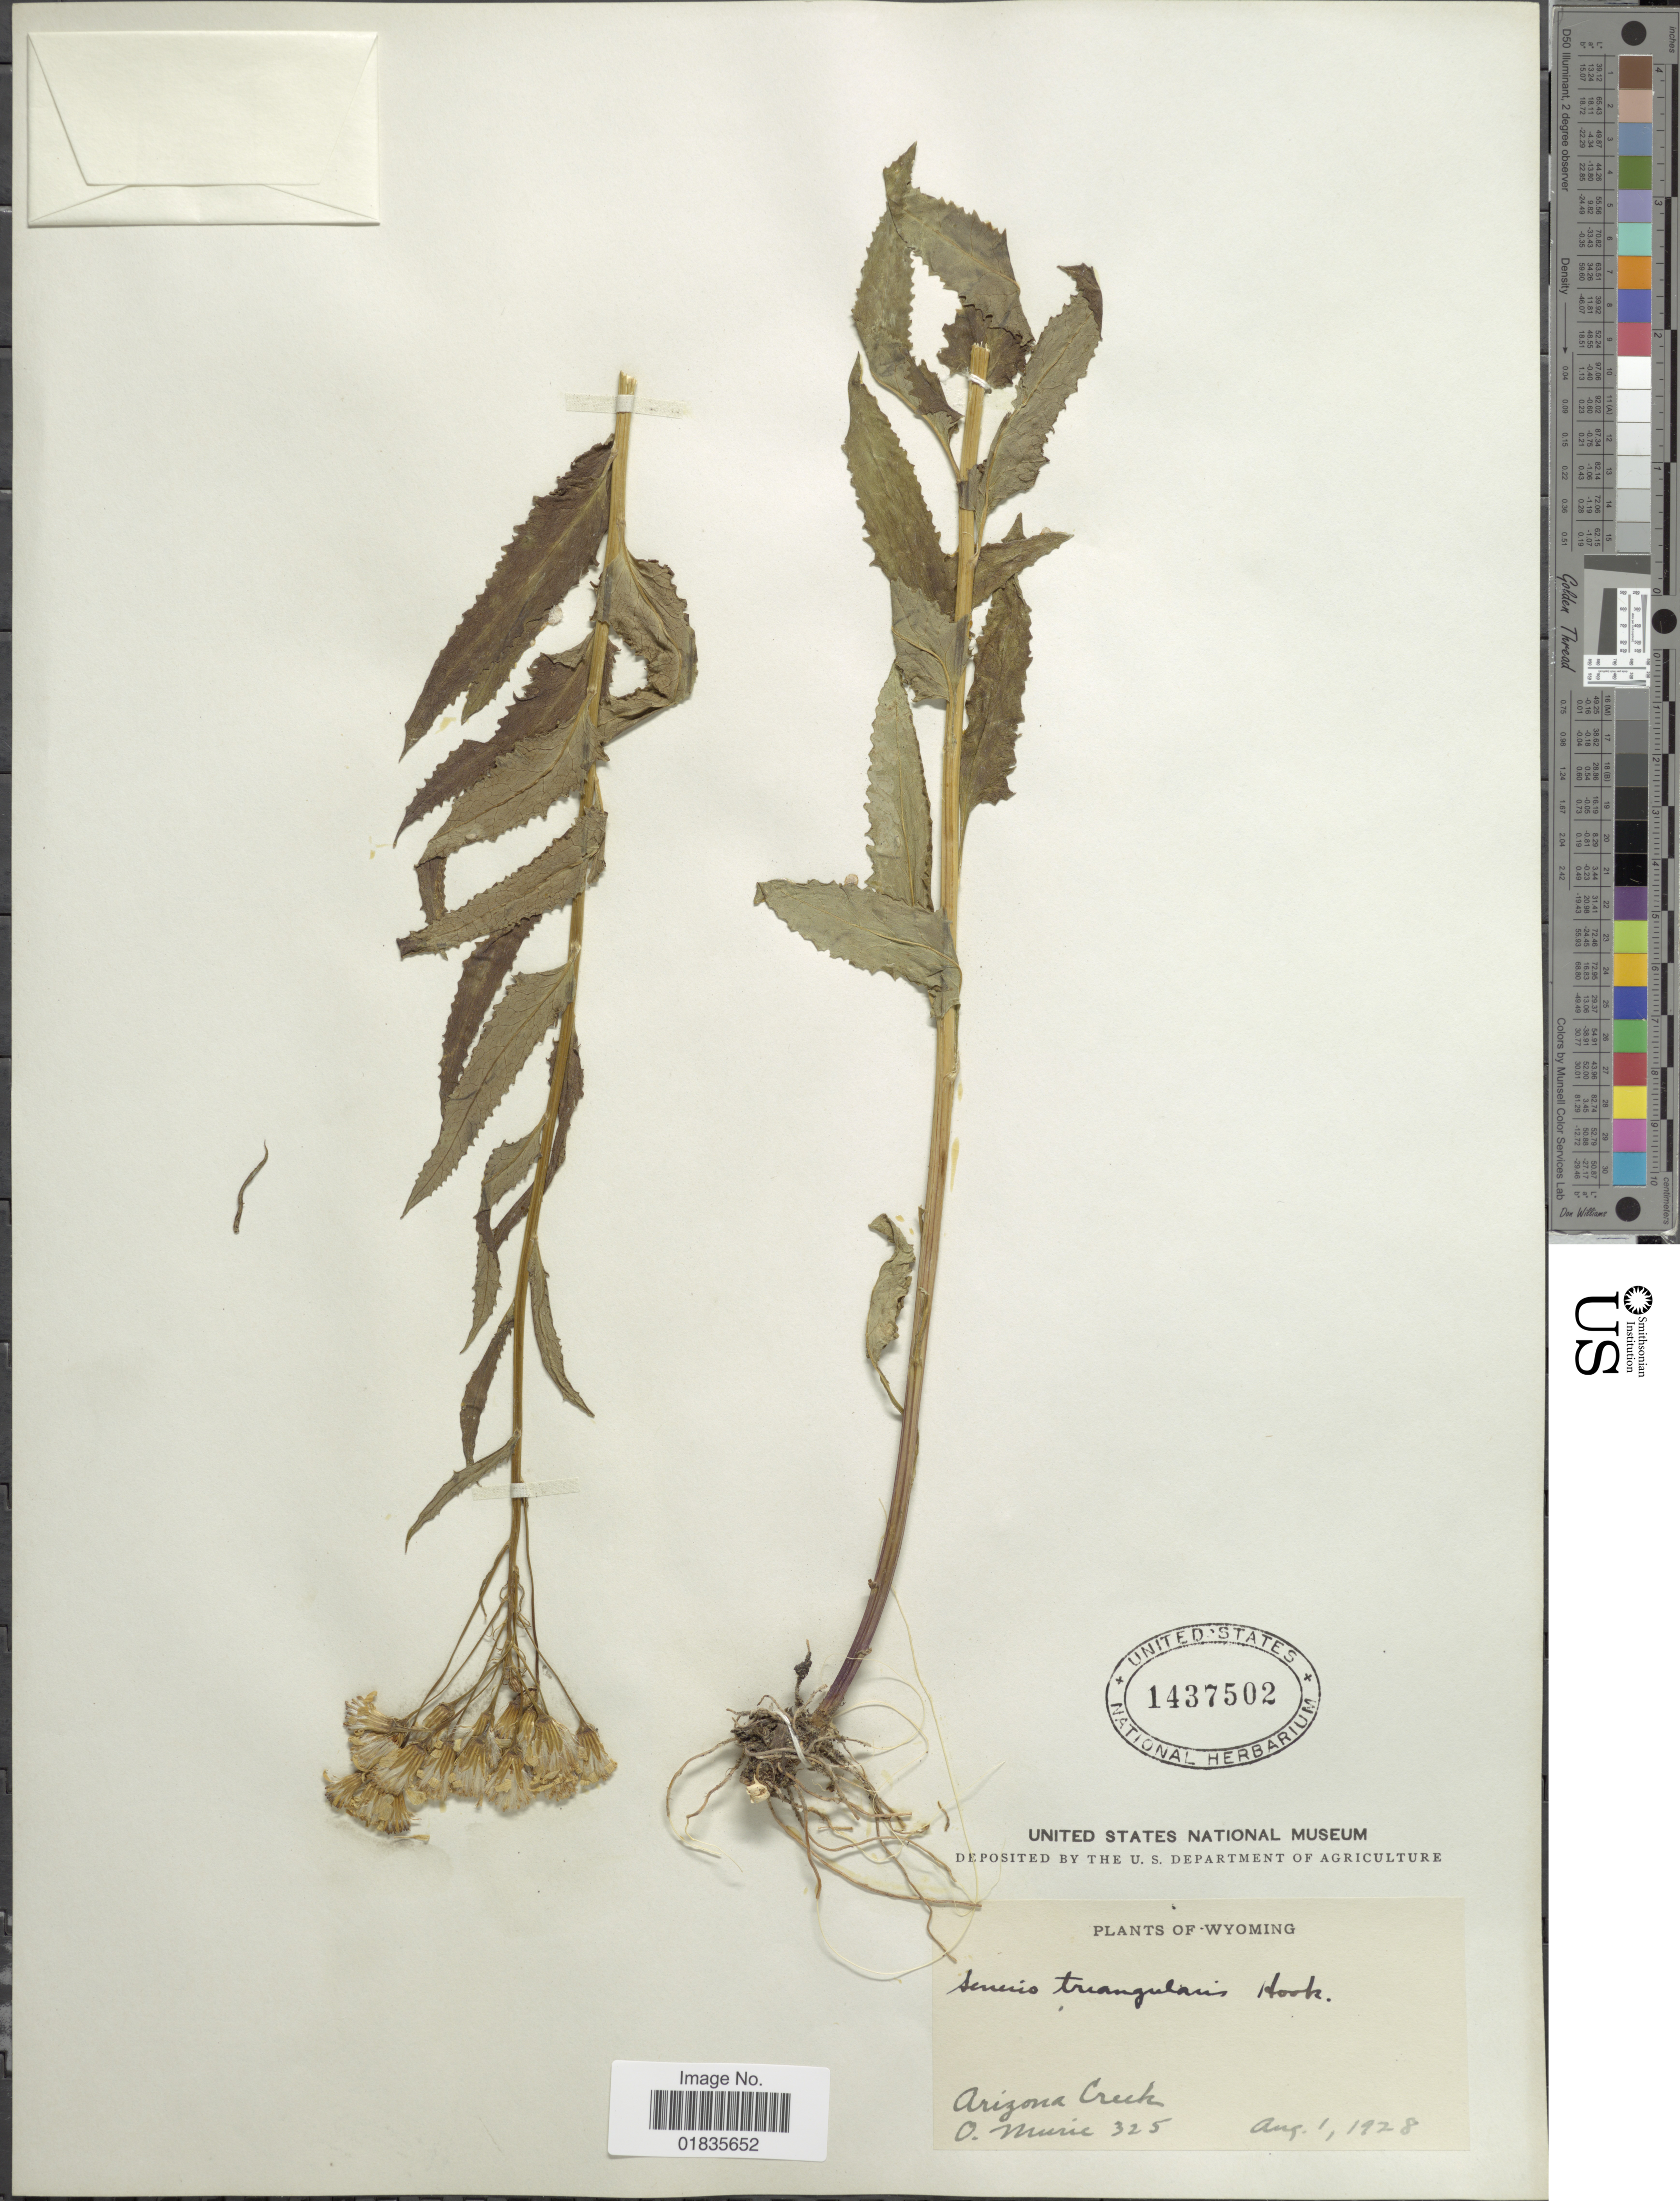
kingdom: Plantae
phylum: Tracheophyta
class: Magnoliopsida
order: Asterales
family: Asteraceae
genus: Senecio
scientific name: Senecio triangularis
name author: Hook.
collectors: O. Murie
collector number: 325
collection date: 1928-08-01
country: United States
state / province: Wyoming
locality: Arizona Creek.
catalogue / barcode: US 1437502